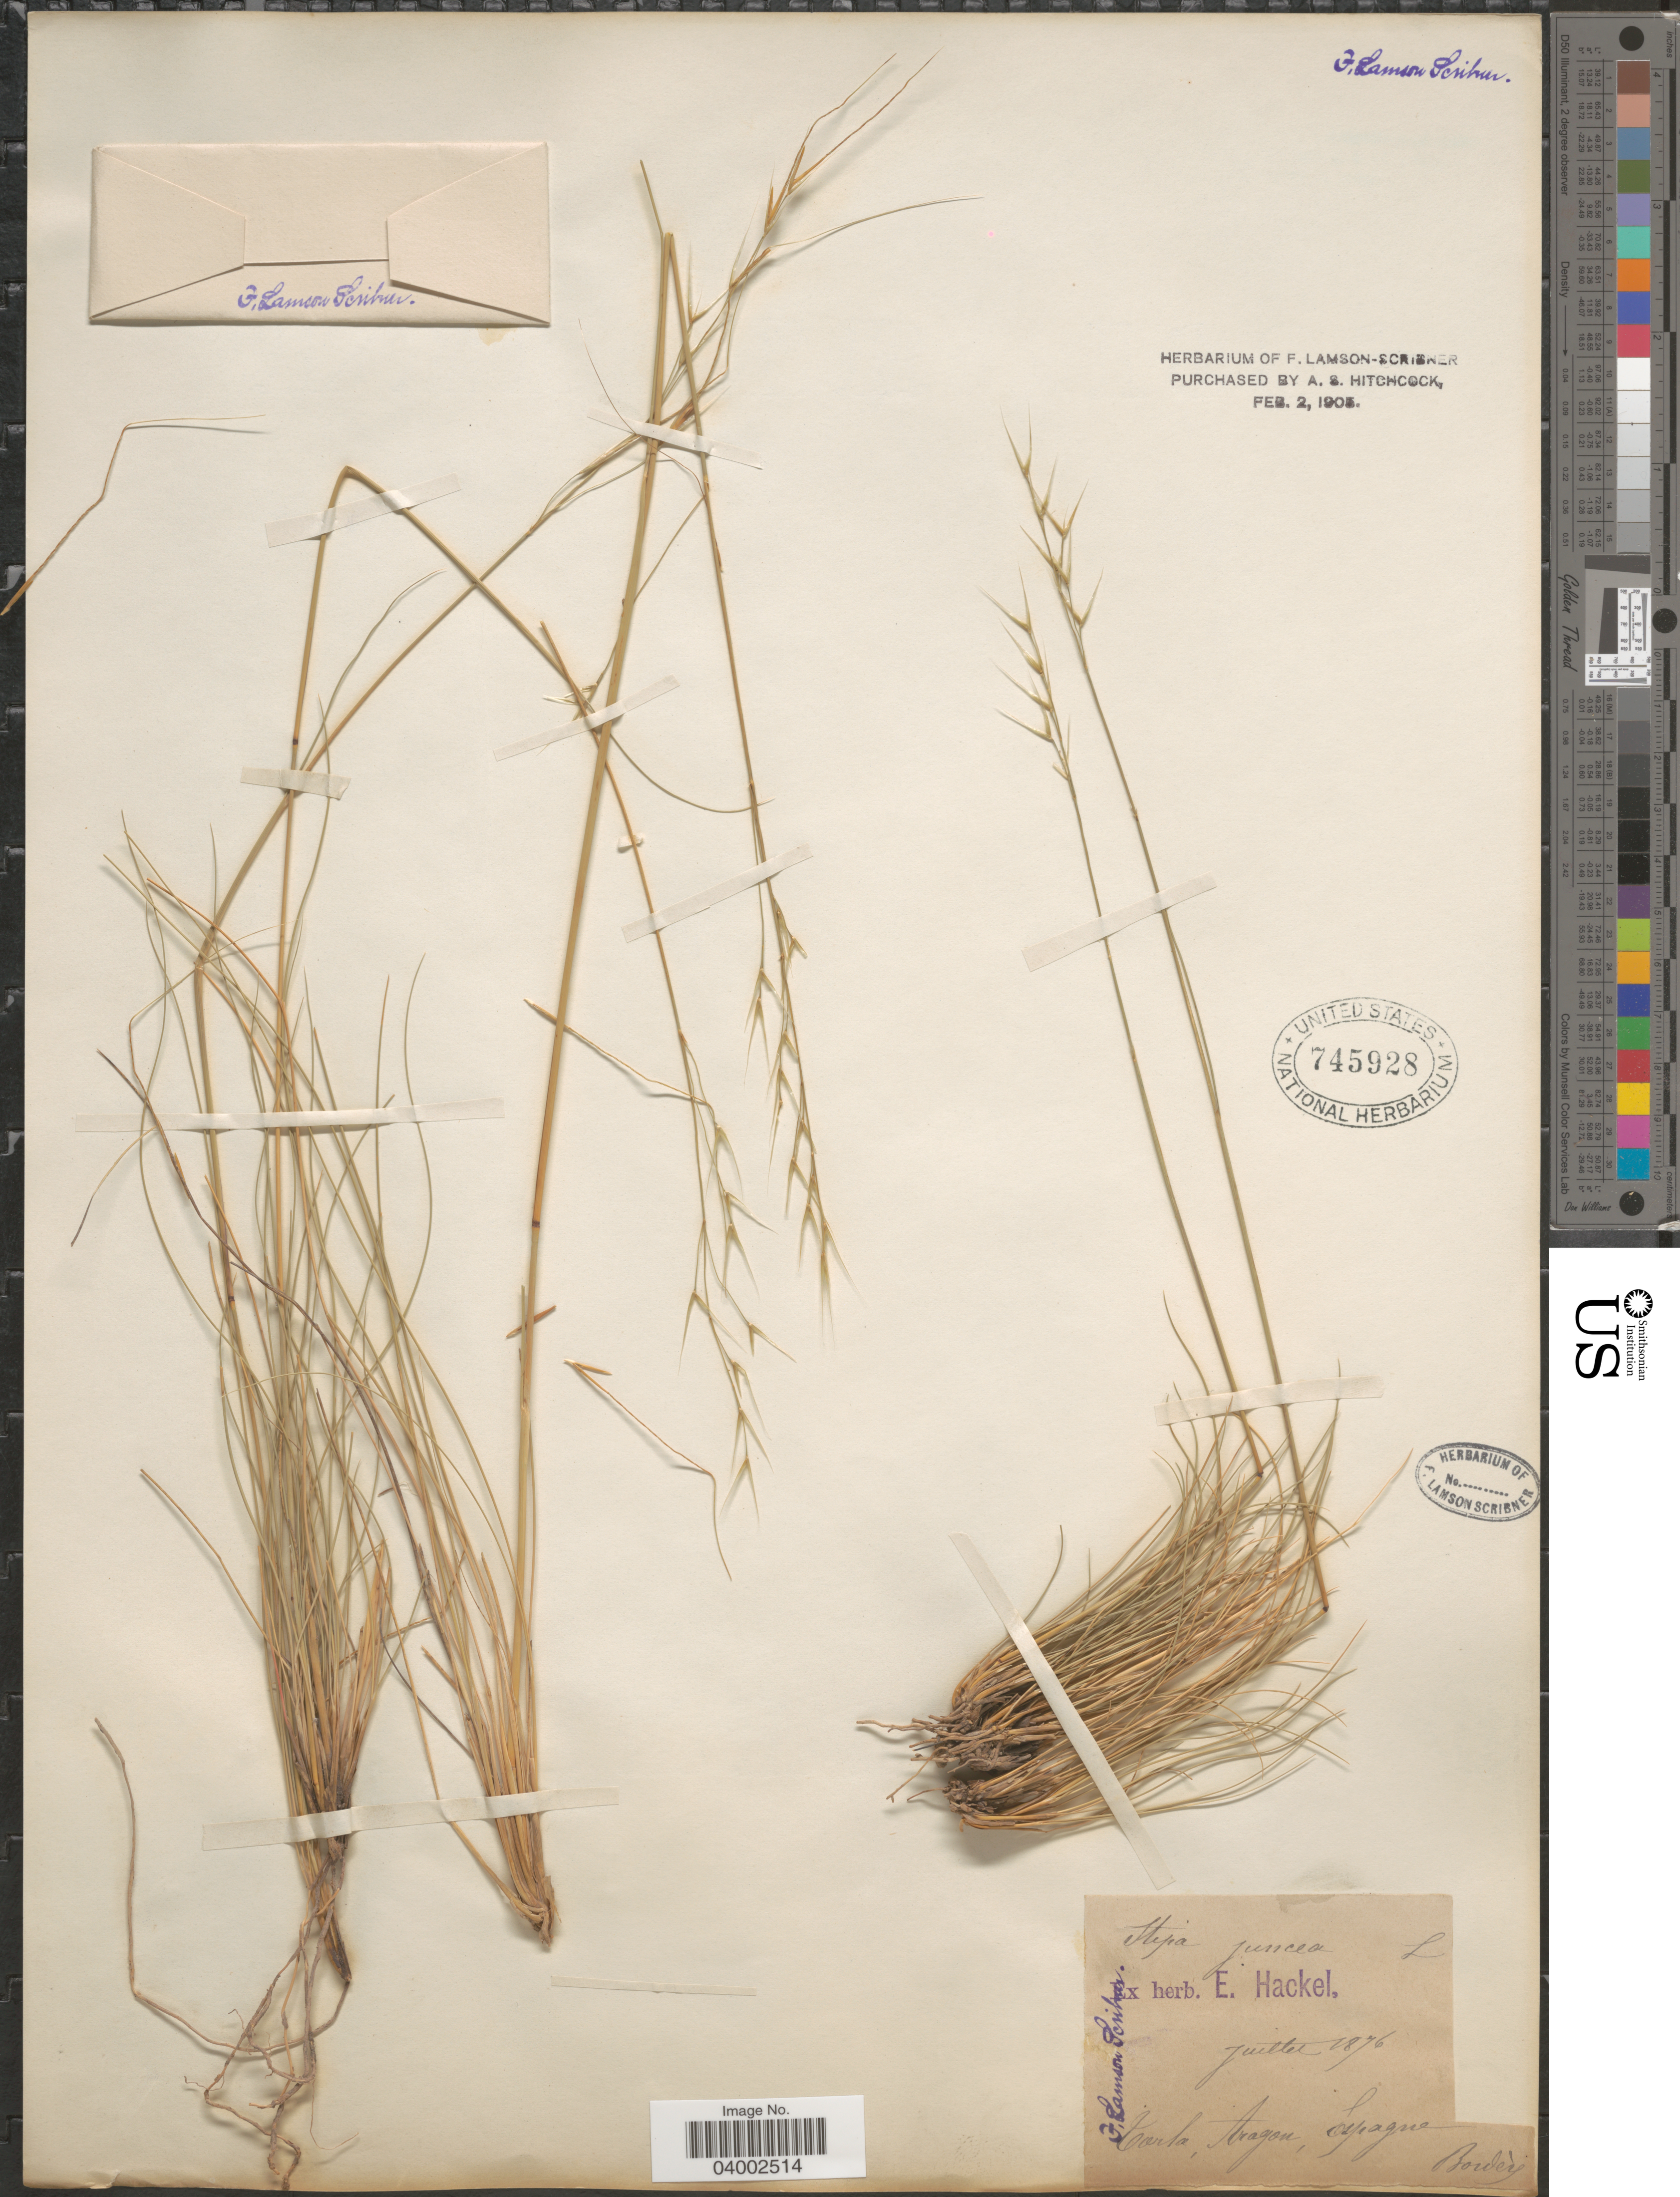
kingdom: Plantae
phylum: Tracheophyta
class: Liliopsida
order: Poales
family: Poaceae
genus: Stipa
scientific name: Stipa juncea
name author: Michaux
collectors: -. Bordère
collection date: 1876-07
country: Spain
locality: Carla, Aragon, Espagne.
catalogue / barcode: US 745928